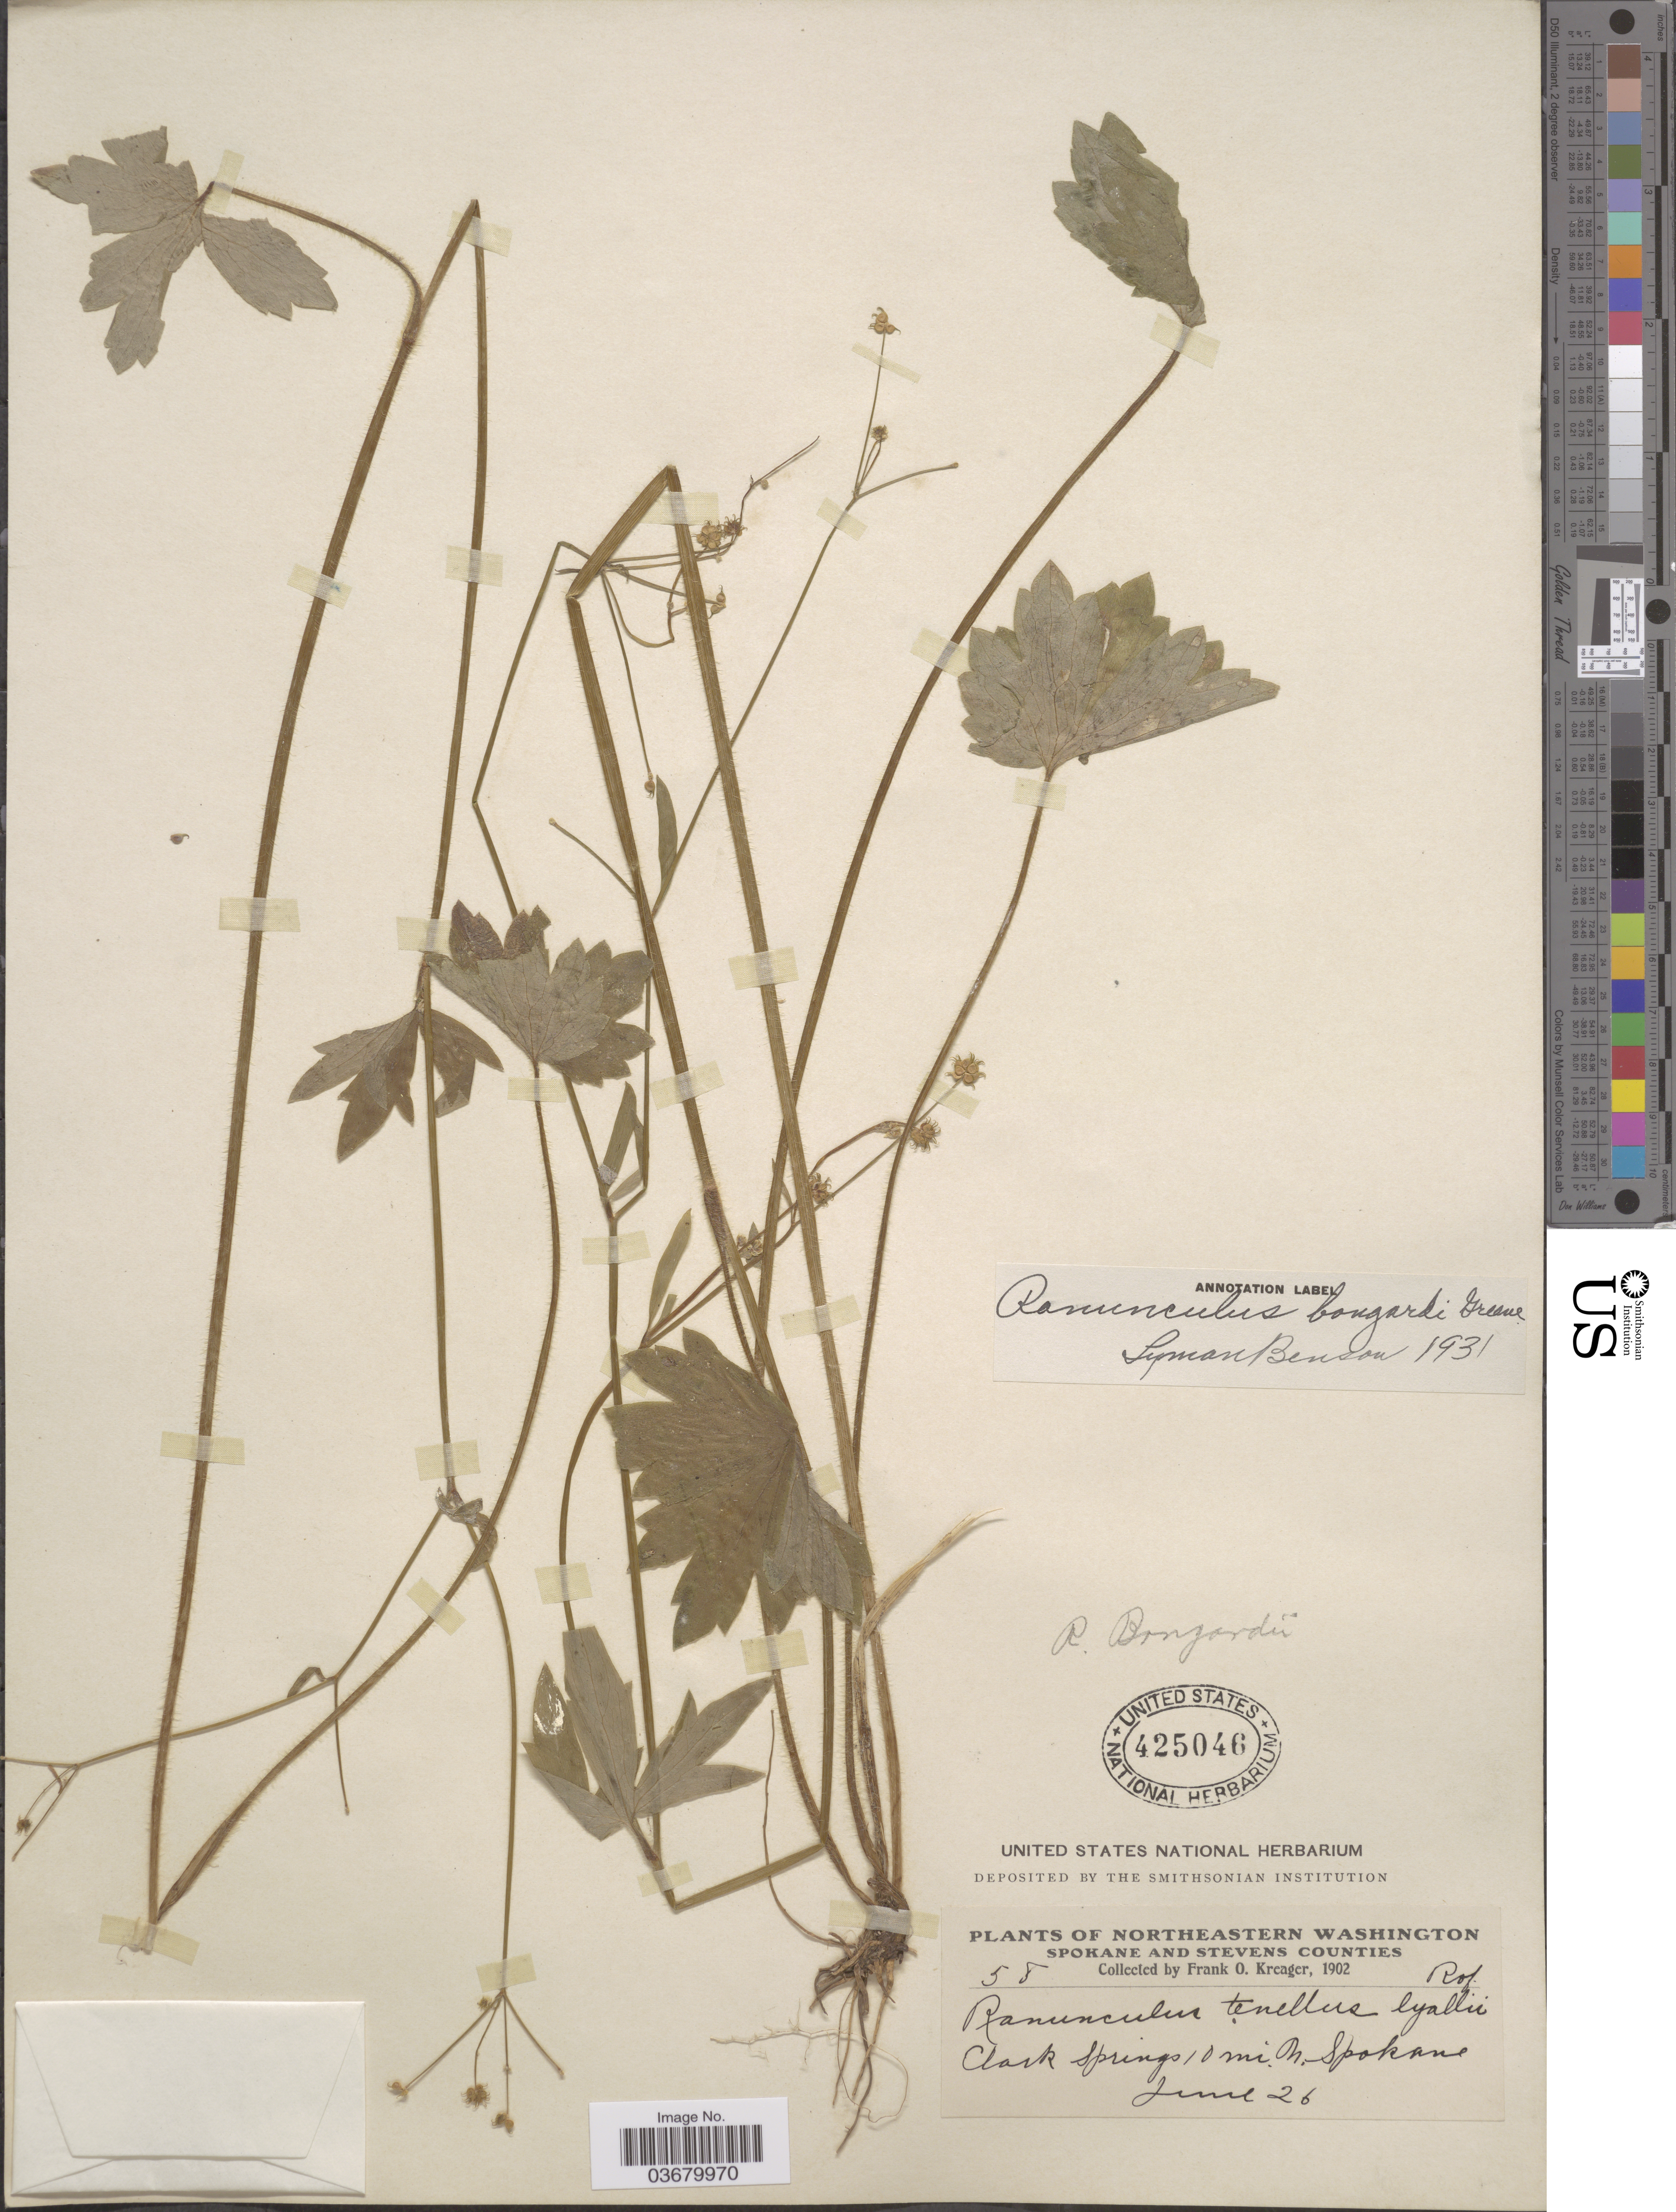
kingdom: Plantae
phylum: Tracheophyta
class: Magnoliopsida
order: Ranunculales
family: Ranunculaceae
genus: Ranunculus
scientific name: Ranunculus bongardii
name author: Greene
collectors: F. Kreager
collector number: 58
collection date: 1902-06-26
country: United States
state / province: Washington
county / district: Spokane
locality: Northeastern Washington. Clark Springs 10 mi. n. Spokane County.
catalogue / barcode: US 425046